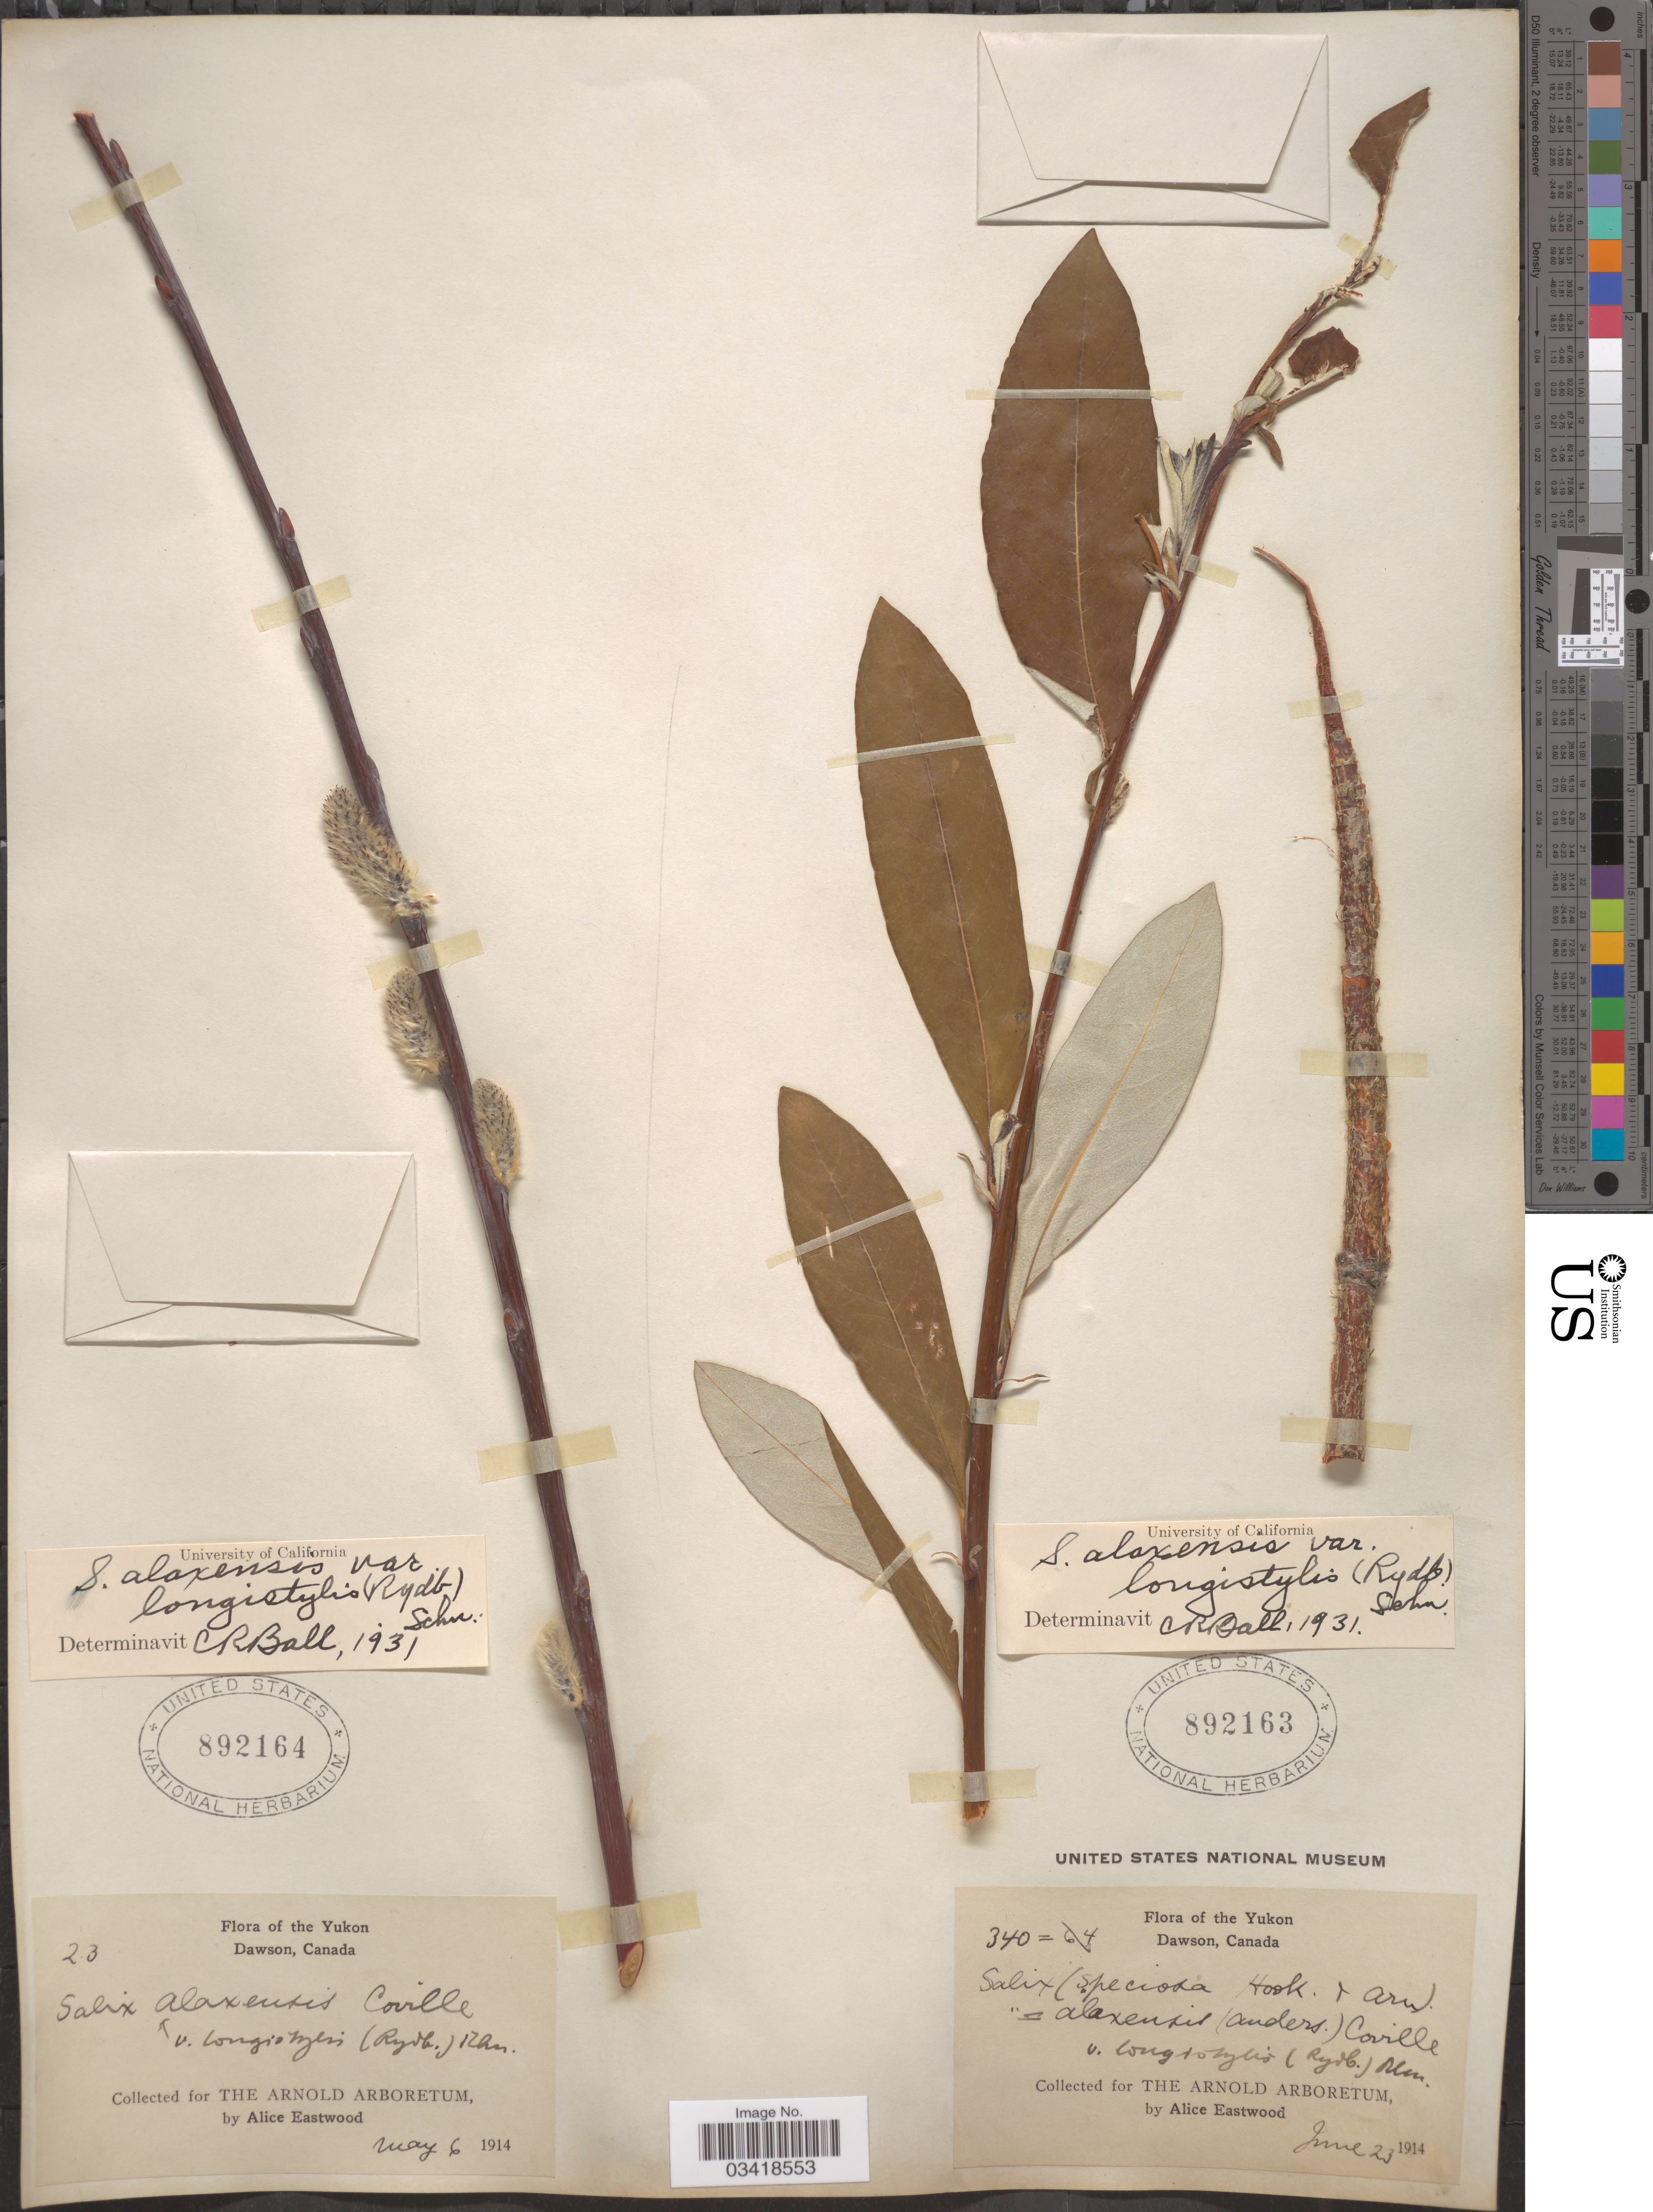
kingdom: Plantae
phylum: Tracheophyta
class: Magnoliopsida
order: Malpighiales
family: Salicaceae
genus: Salix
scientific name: Salix alaxensis var. longistylis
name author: (Rydb.) C.K. Schneid.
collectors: A. Eastwood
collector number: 340=64?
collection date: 1914-06-23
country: Canada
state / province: Yukon Territory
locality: The Yukon. Dawson.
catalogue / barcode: US 892163-2